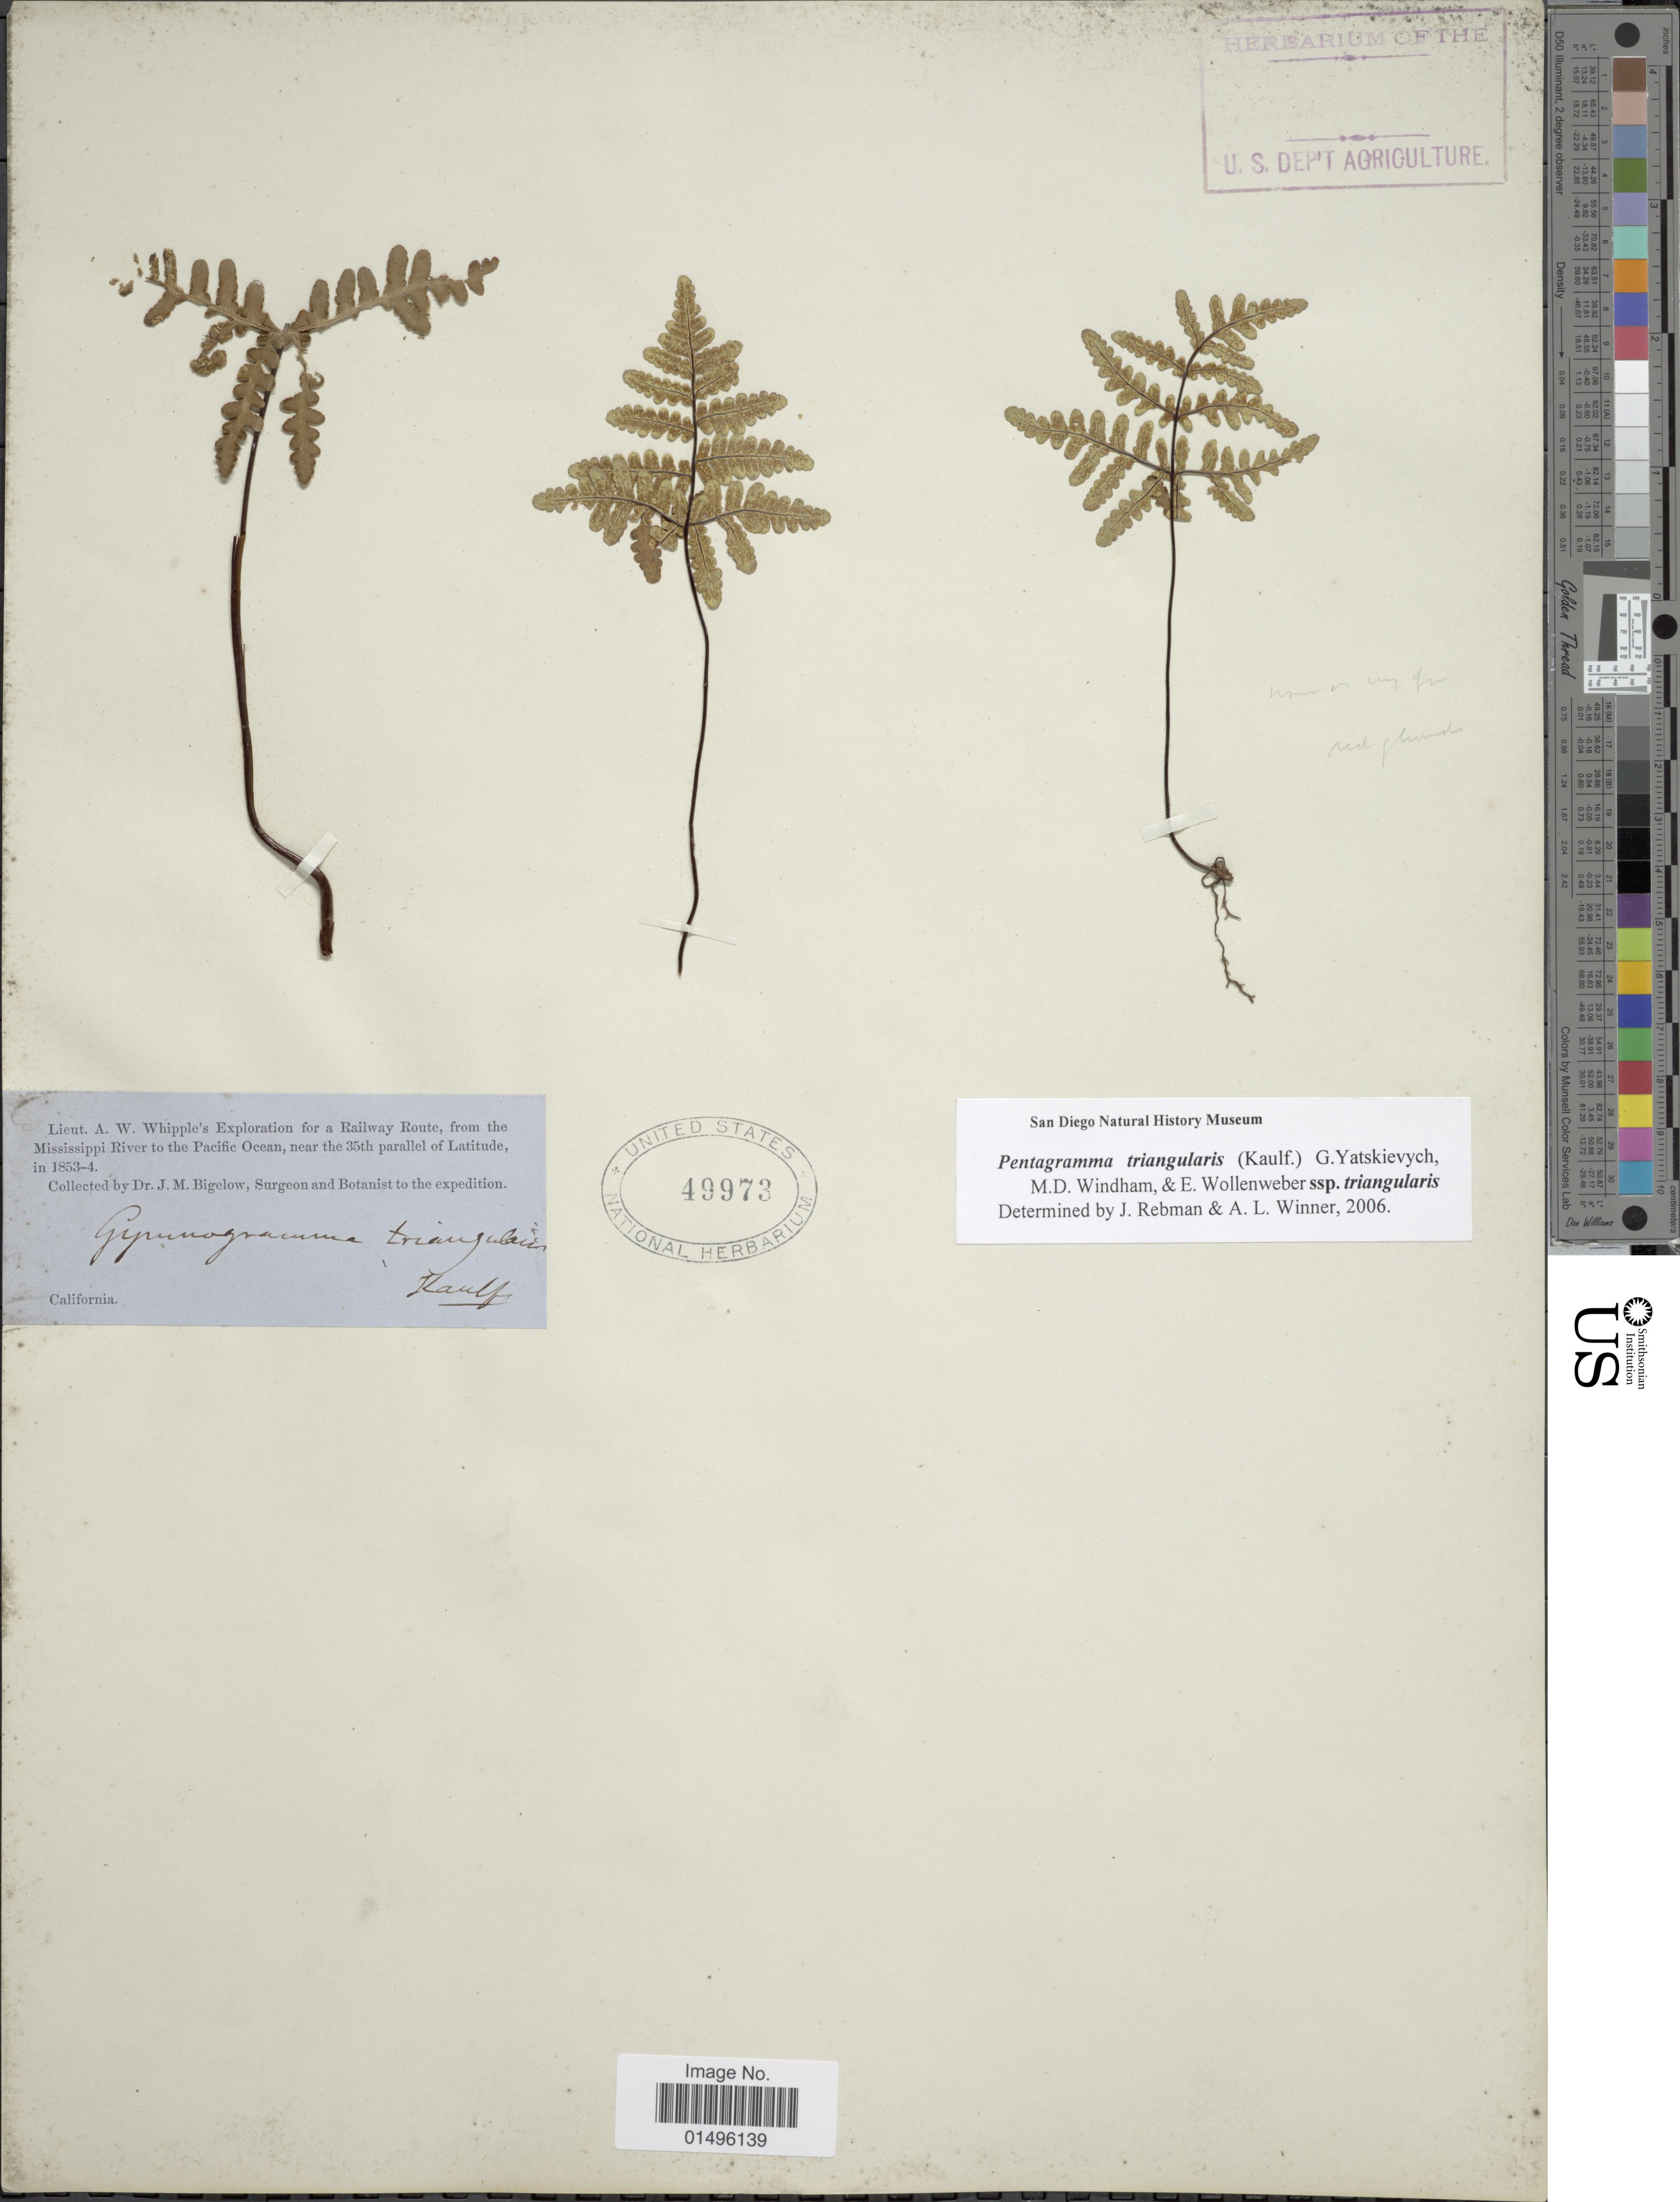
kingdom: Plantae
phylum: Tracheophyta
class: Polypodiopsida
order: Polypodiales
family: Pteridaceae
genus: Pentagramma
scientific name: Pentagramma triangularis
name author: (Kaulf.) Yatsk. et al.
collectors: J. M. Bigelow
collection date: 1853/1854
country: United States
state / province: California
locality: California. From the Mississippi River to the Pacific Ocean, near the 35th parallel of Latitude.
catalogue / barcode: US 49973